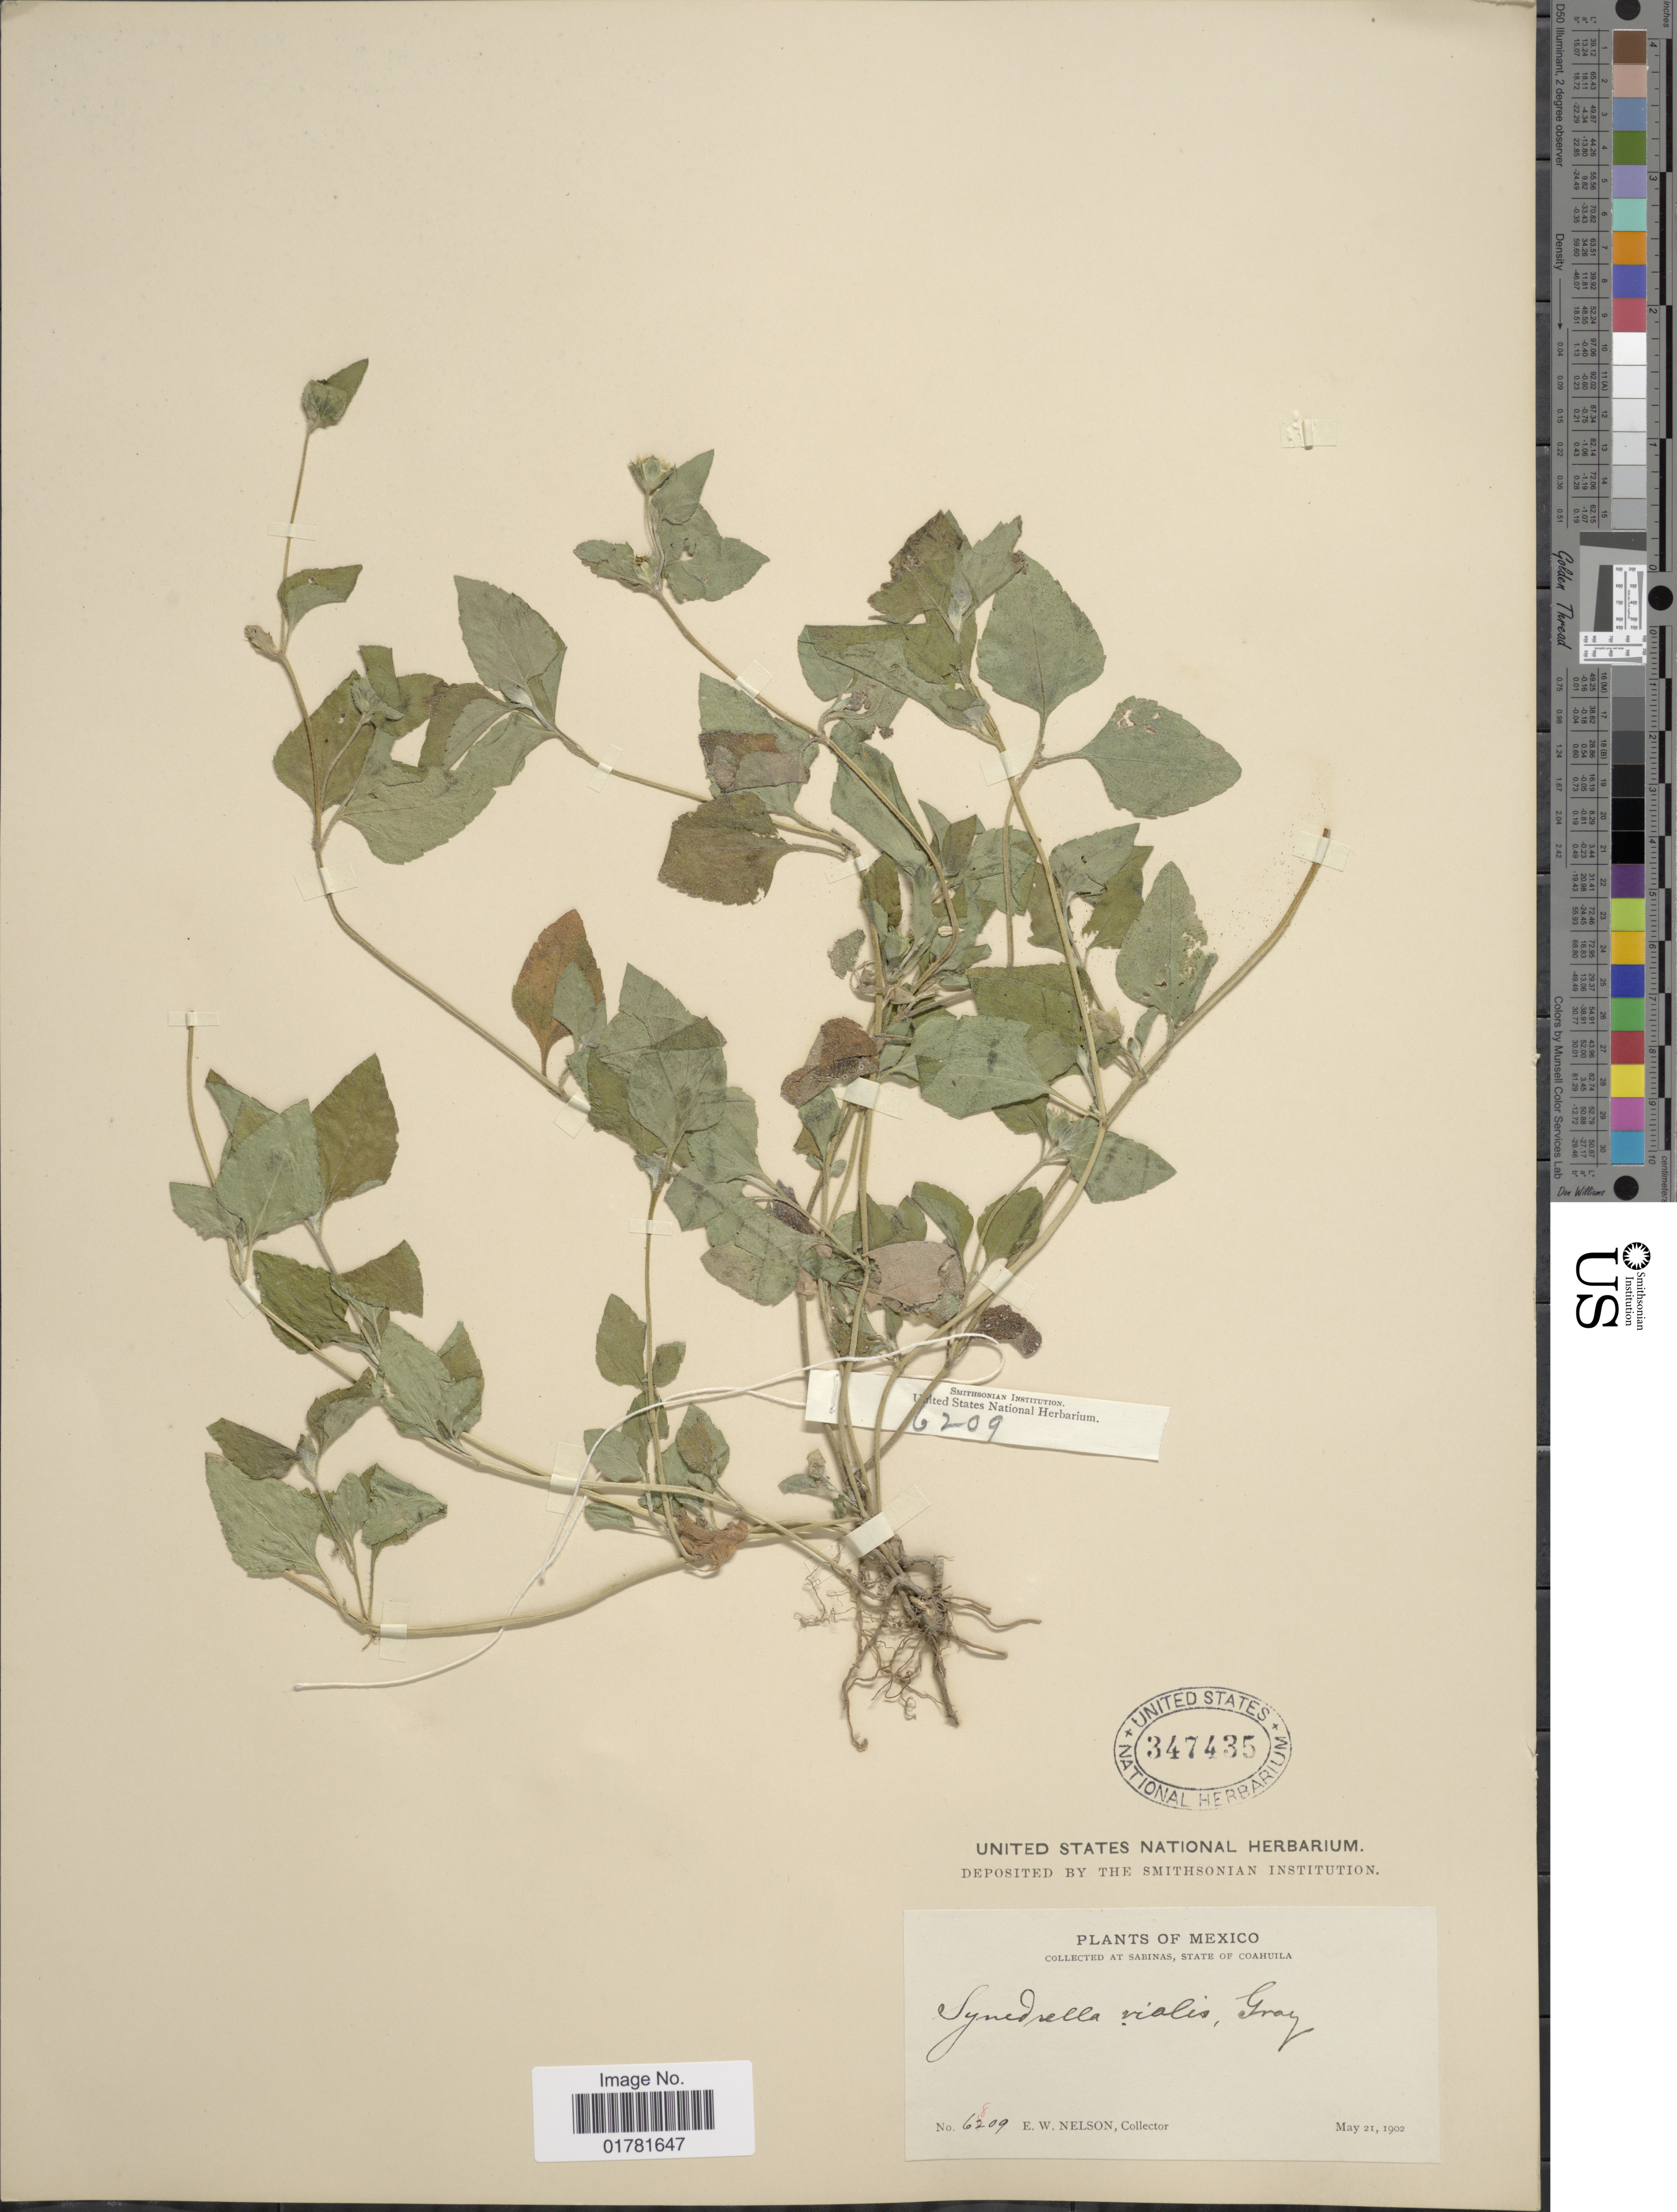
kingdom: Plantae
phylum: Tracheophyta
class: Magnoliopsida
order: Asterales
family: Asteraceae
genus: Calyptocarpus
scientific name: Calyptocarpus vialis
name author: Less.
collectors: E. W. Nelson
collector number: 6809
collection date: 1902-05-21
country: Mexico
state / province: Coahuila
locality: At Sabinas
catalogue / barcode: US 347435